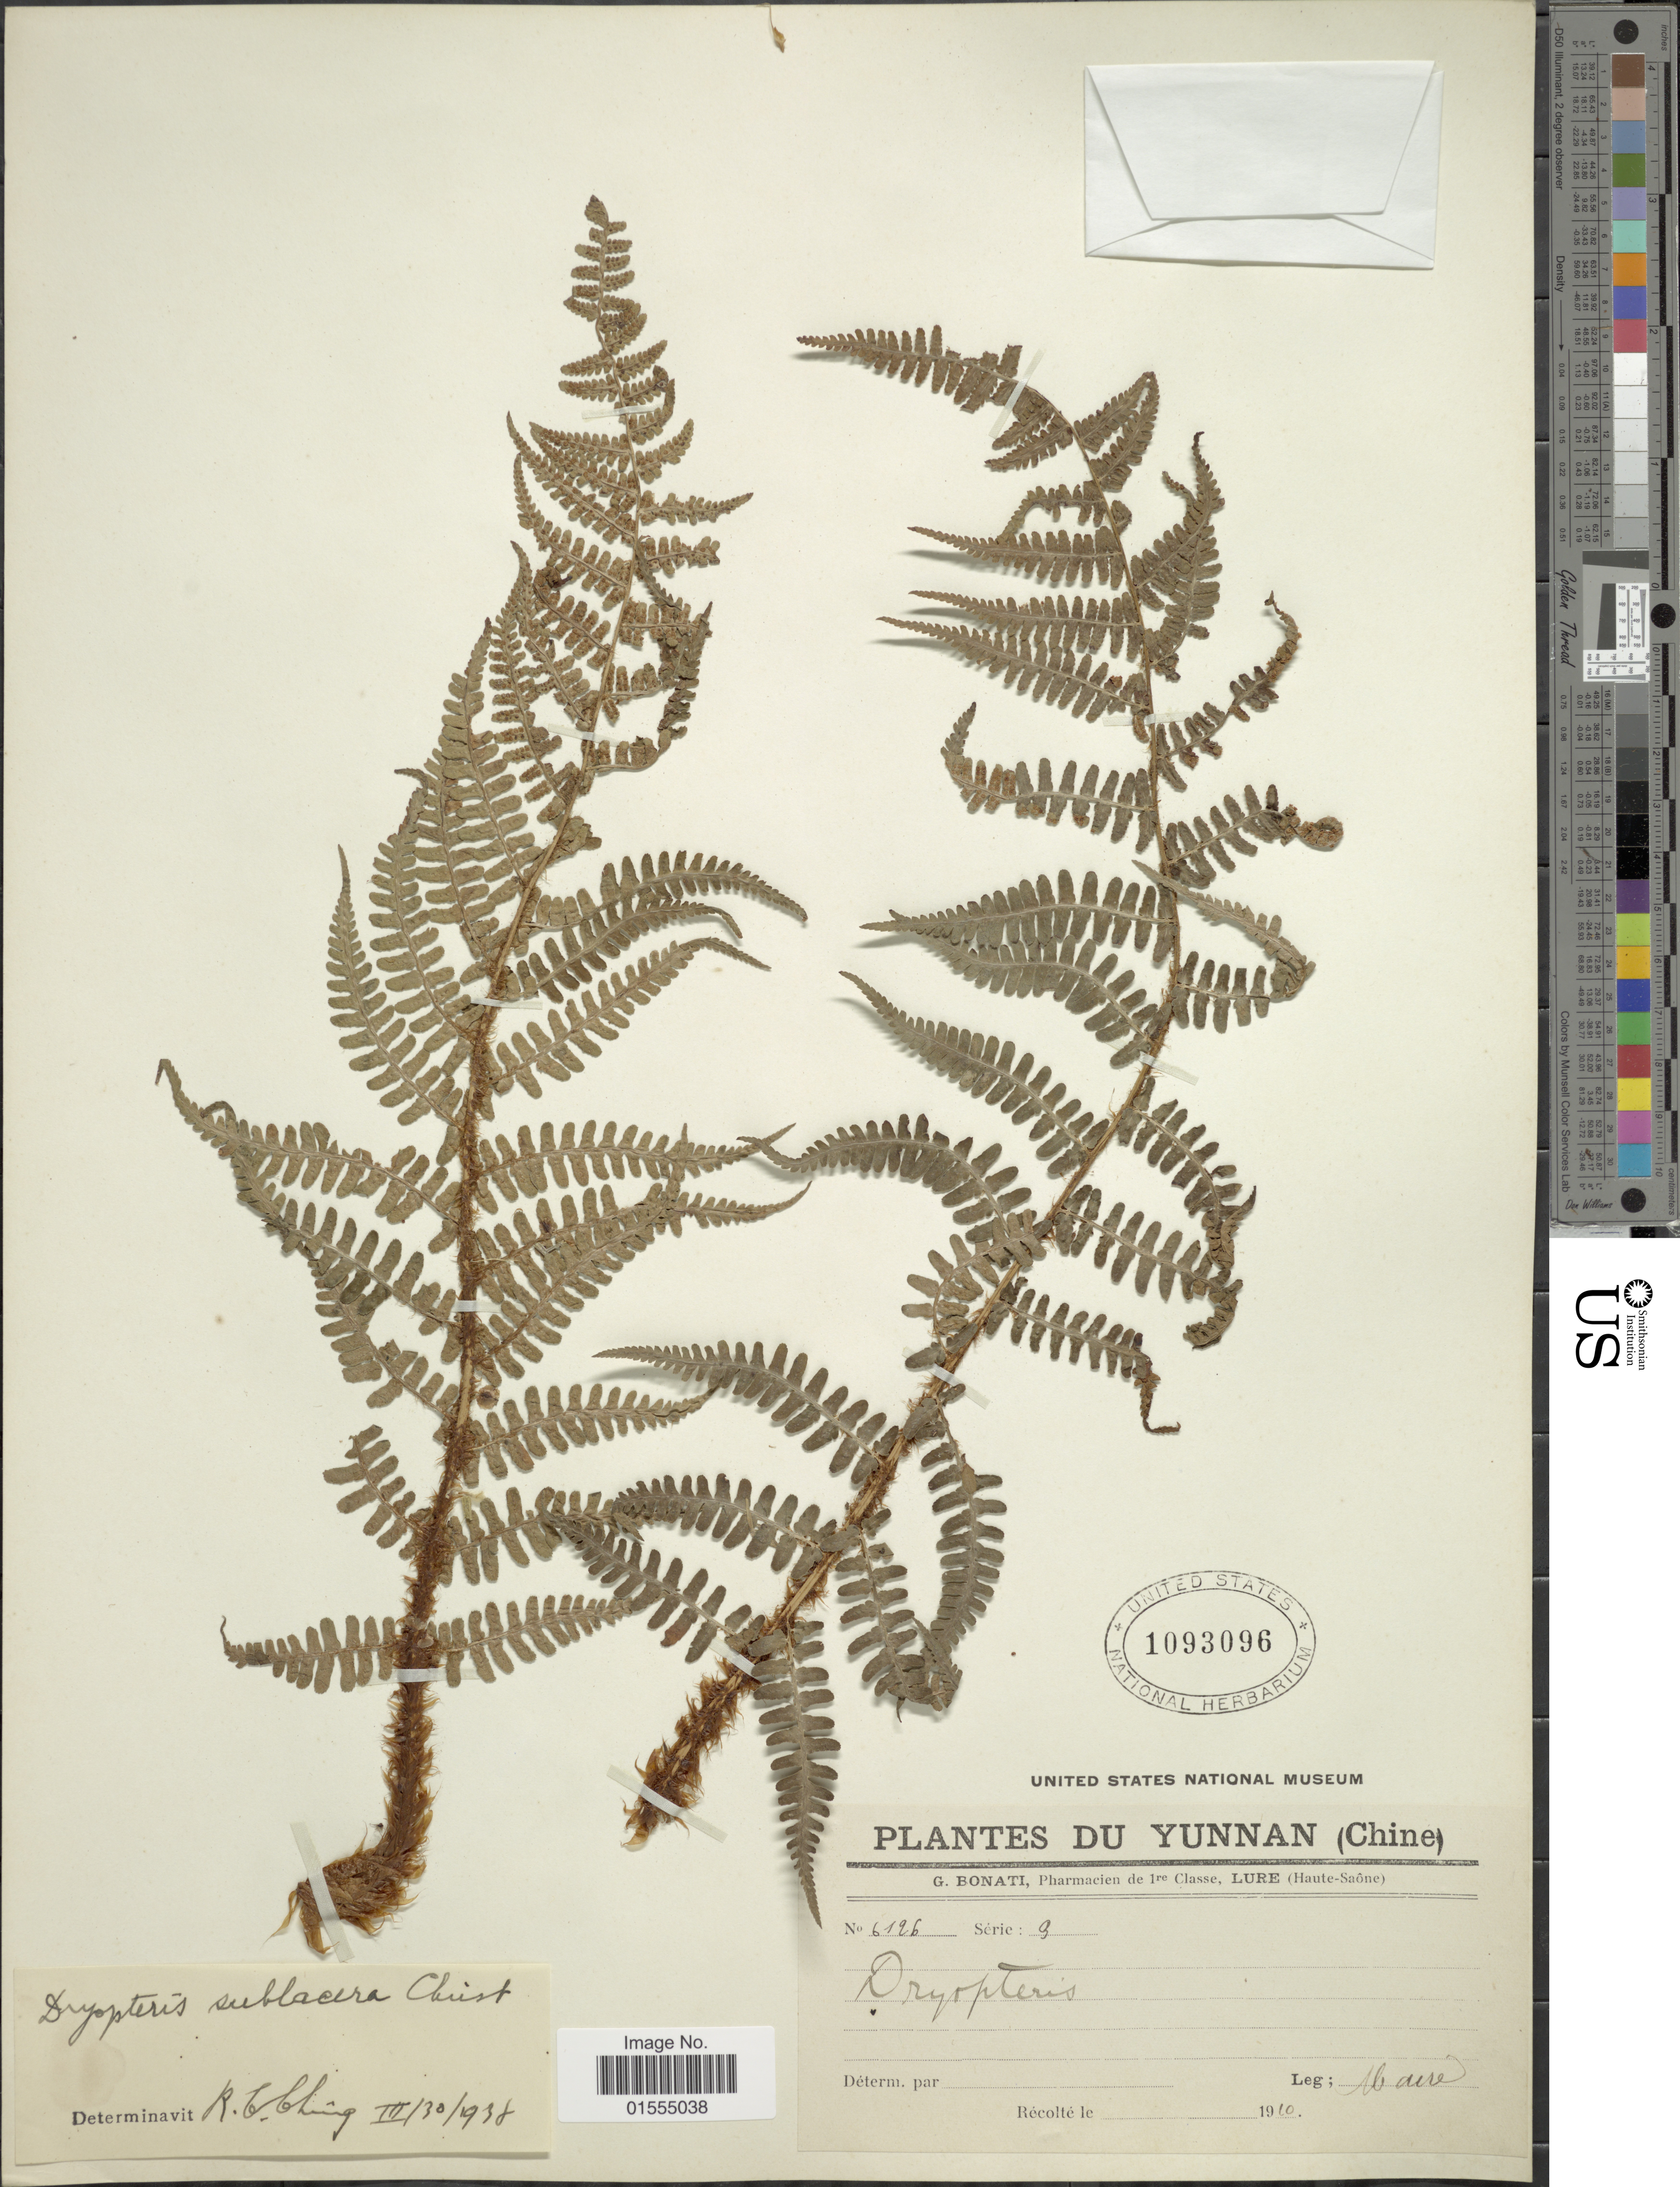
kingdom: Plantae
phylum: Tracheophyta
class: Polypodiopsida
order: Polypodiales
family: Dryopteridaceae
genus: Dryopteris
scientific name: Dryopteris sublacera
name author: Christ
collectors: Maire, --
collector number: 6126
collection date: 1910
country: China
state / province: Yunnan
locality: Yunnan (Chine)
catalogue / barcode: US 1093096